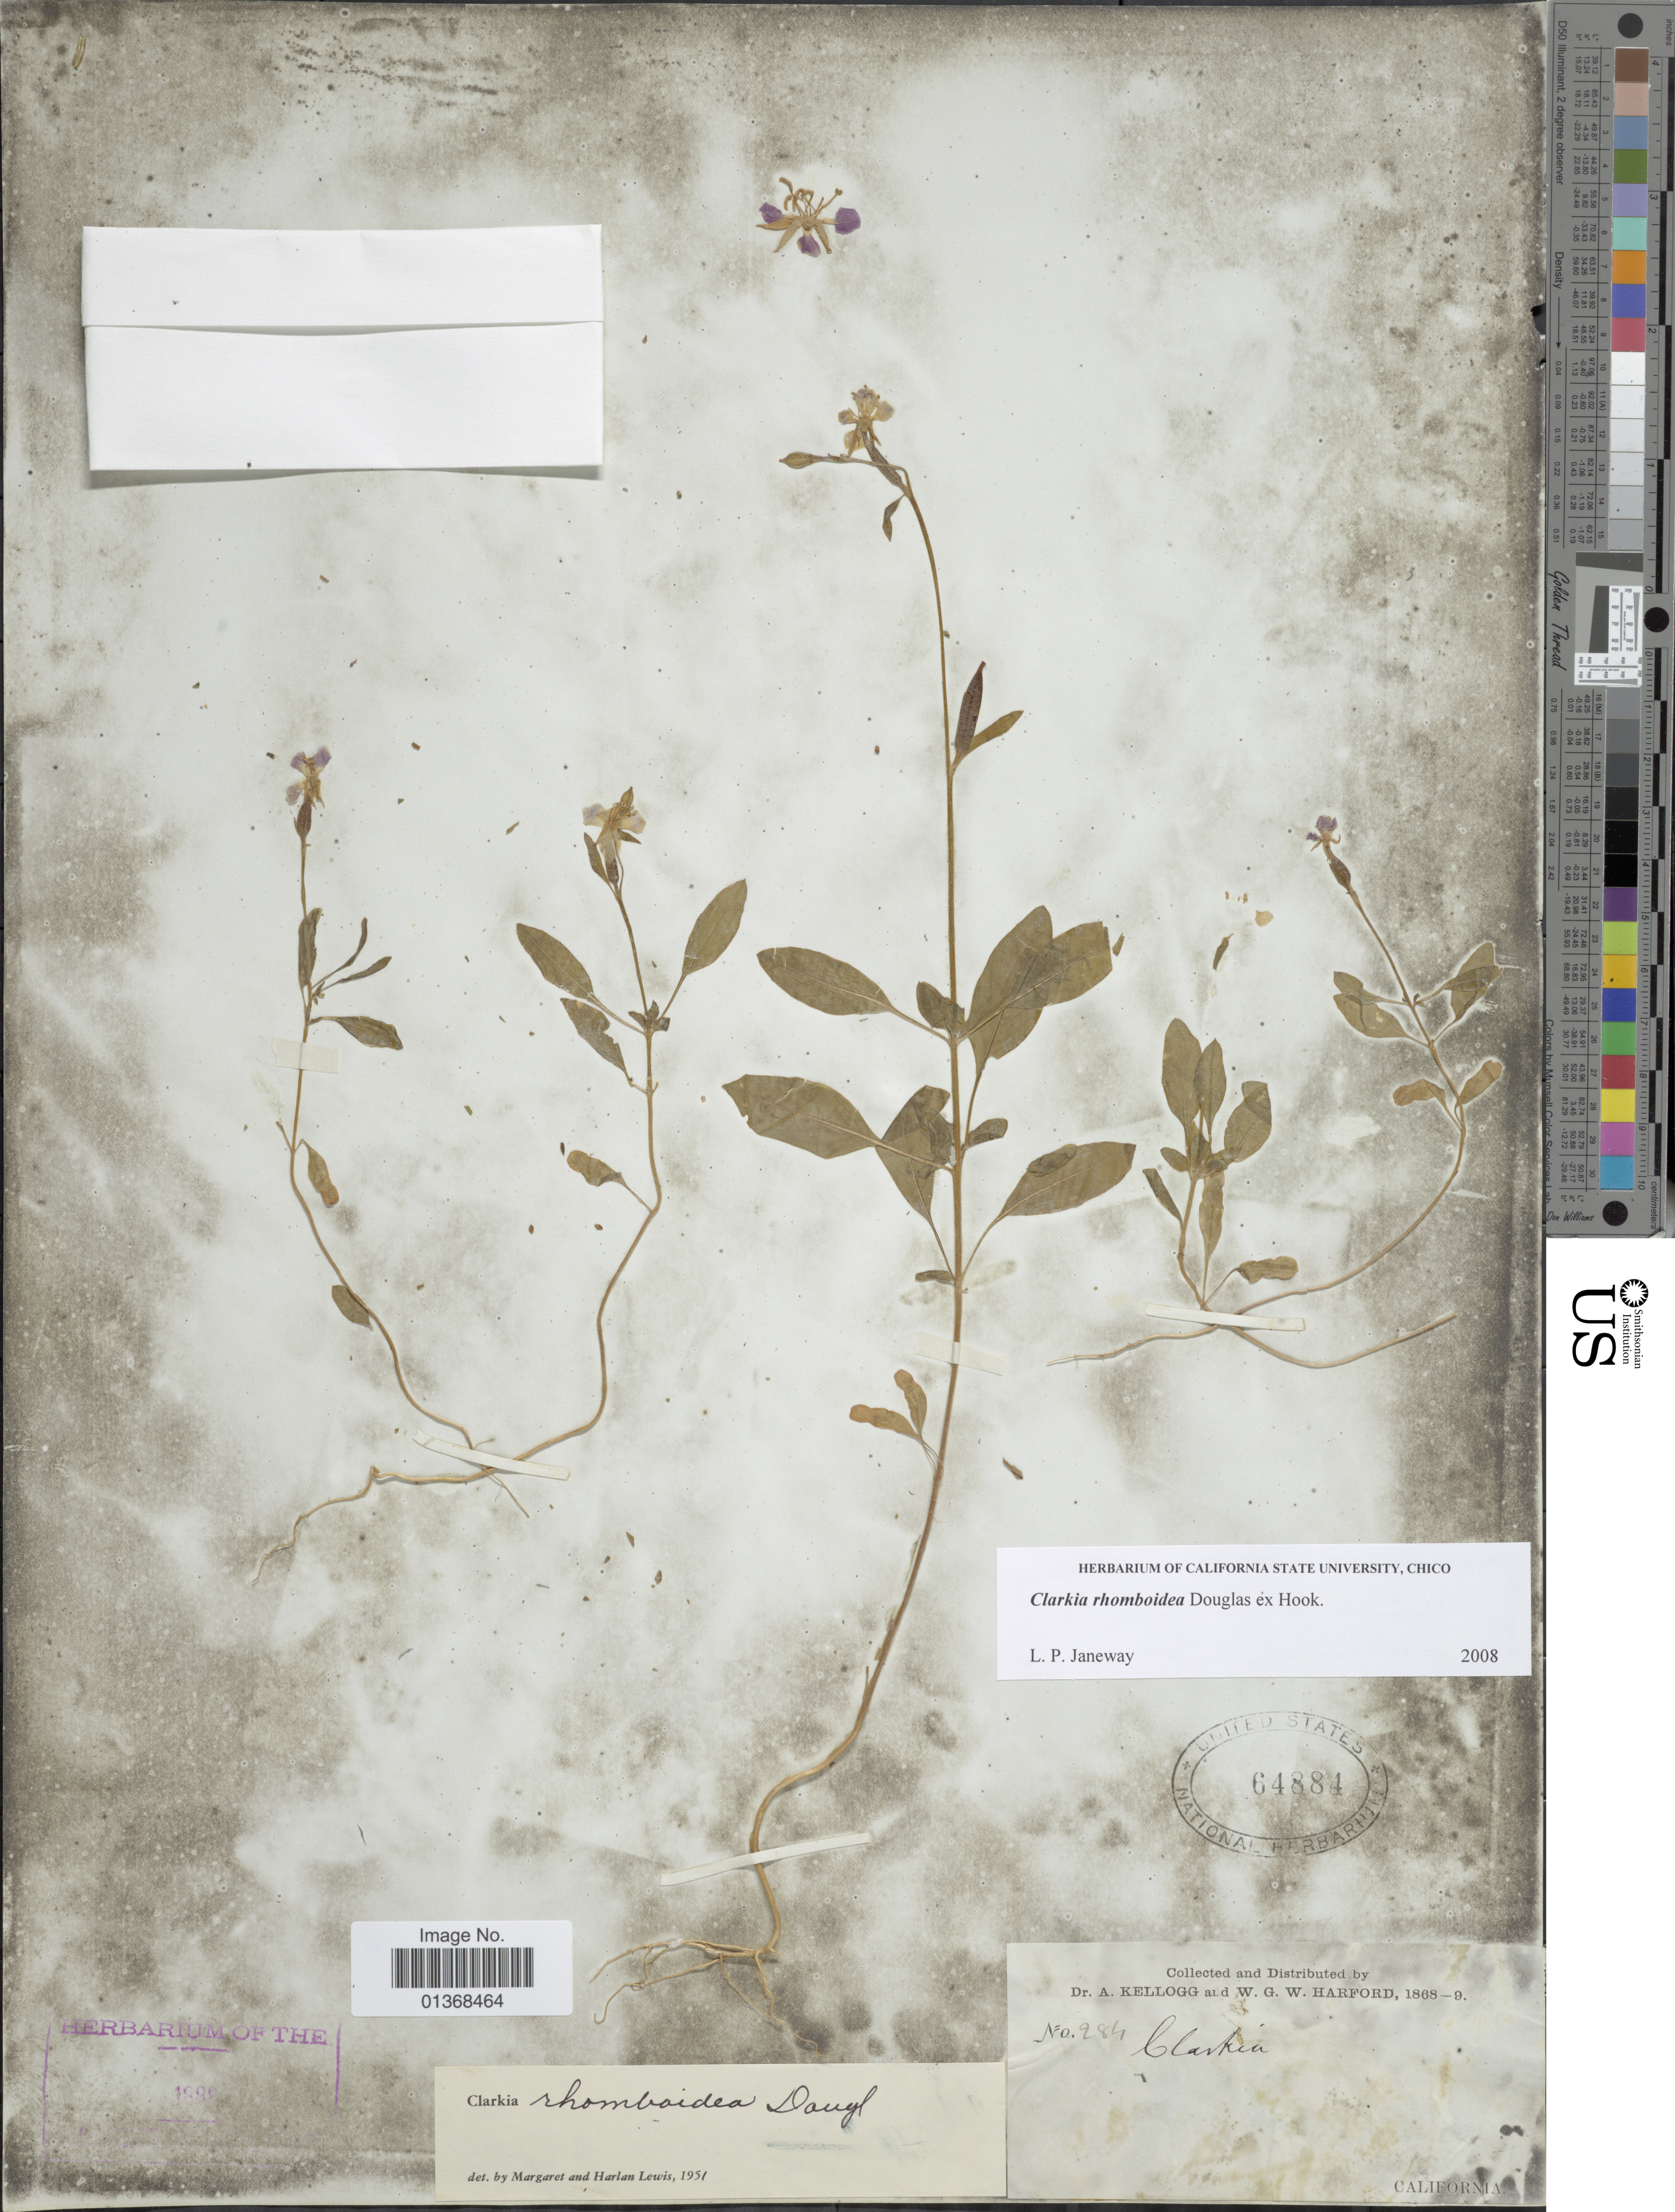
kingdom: Plantae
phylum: Tracheophyta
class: Magnoliopsida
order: Myrtales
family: Onagraceae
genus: Clarkia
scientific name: Clarkia rhomboidea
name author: Douglas ex Hook.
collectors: A. Kellogg & W. G. W. Harford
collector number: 284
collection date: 1868/1869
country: United States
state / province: California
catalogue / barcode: US 64884